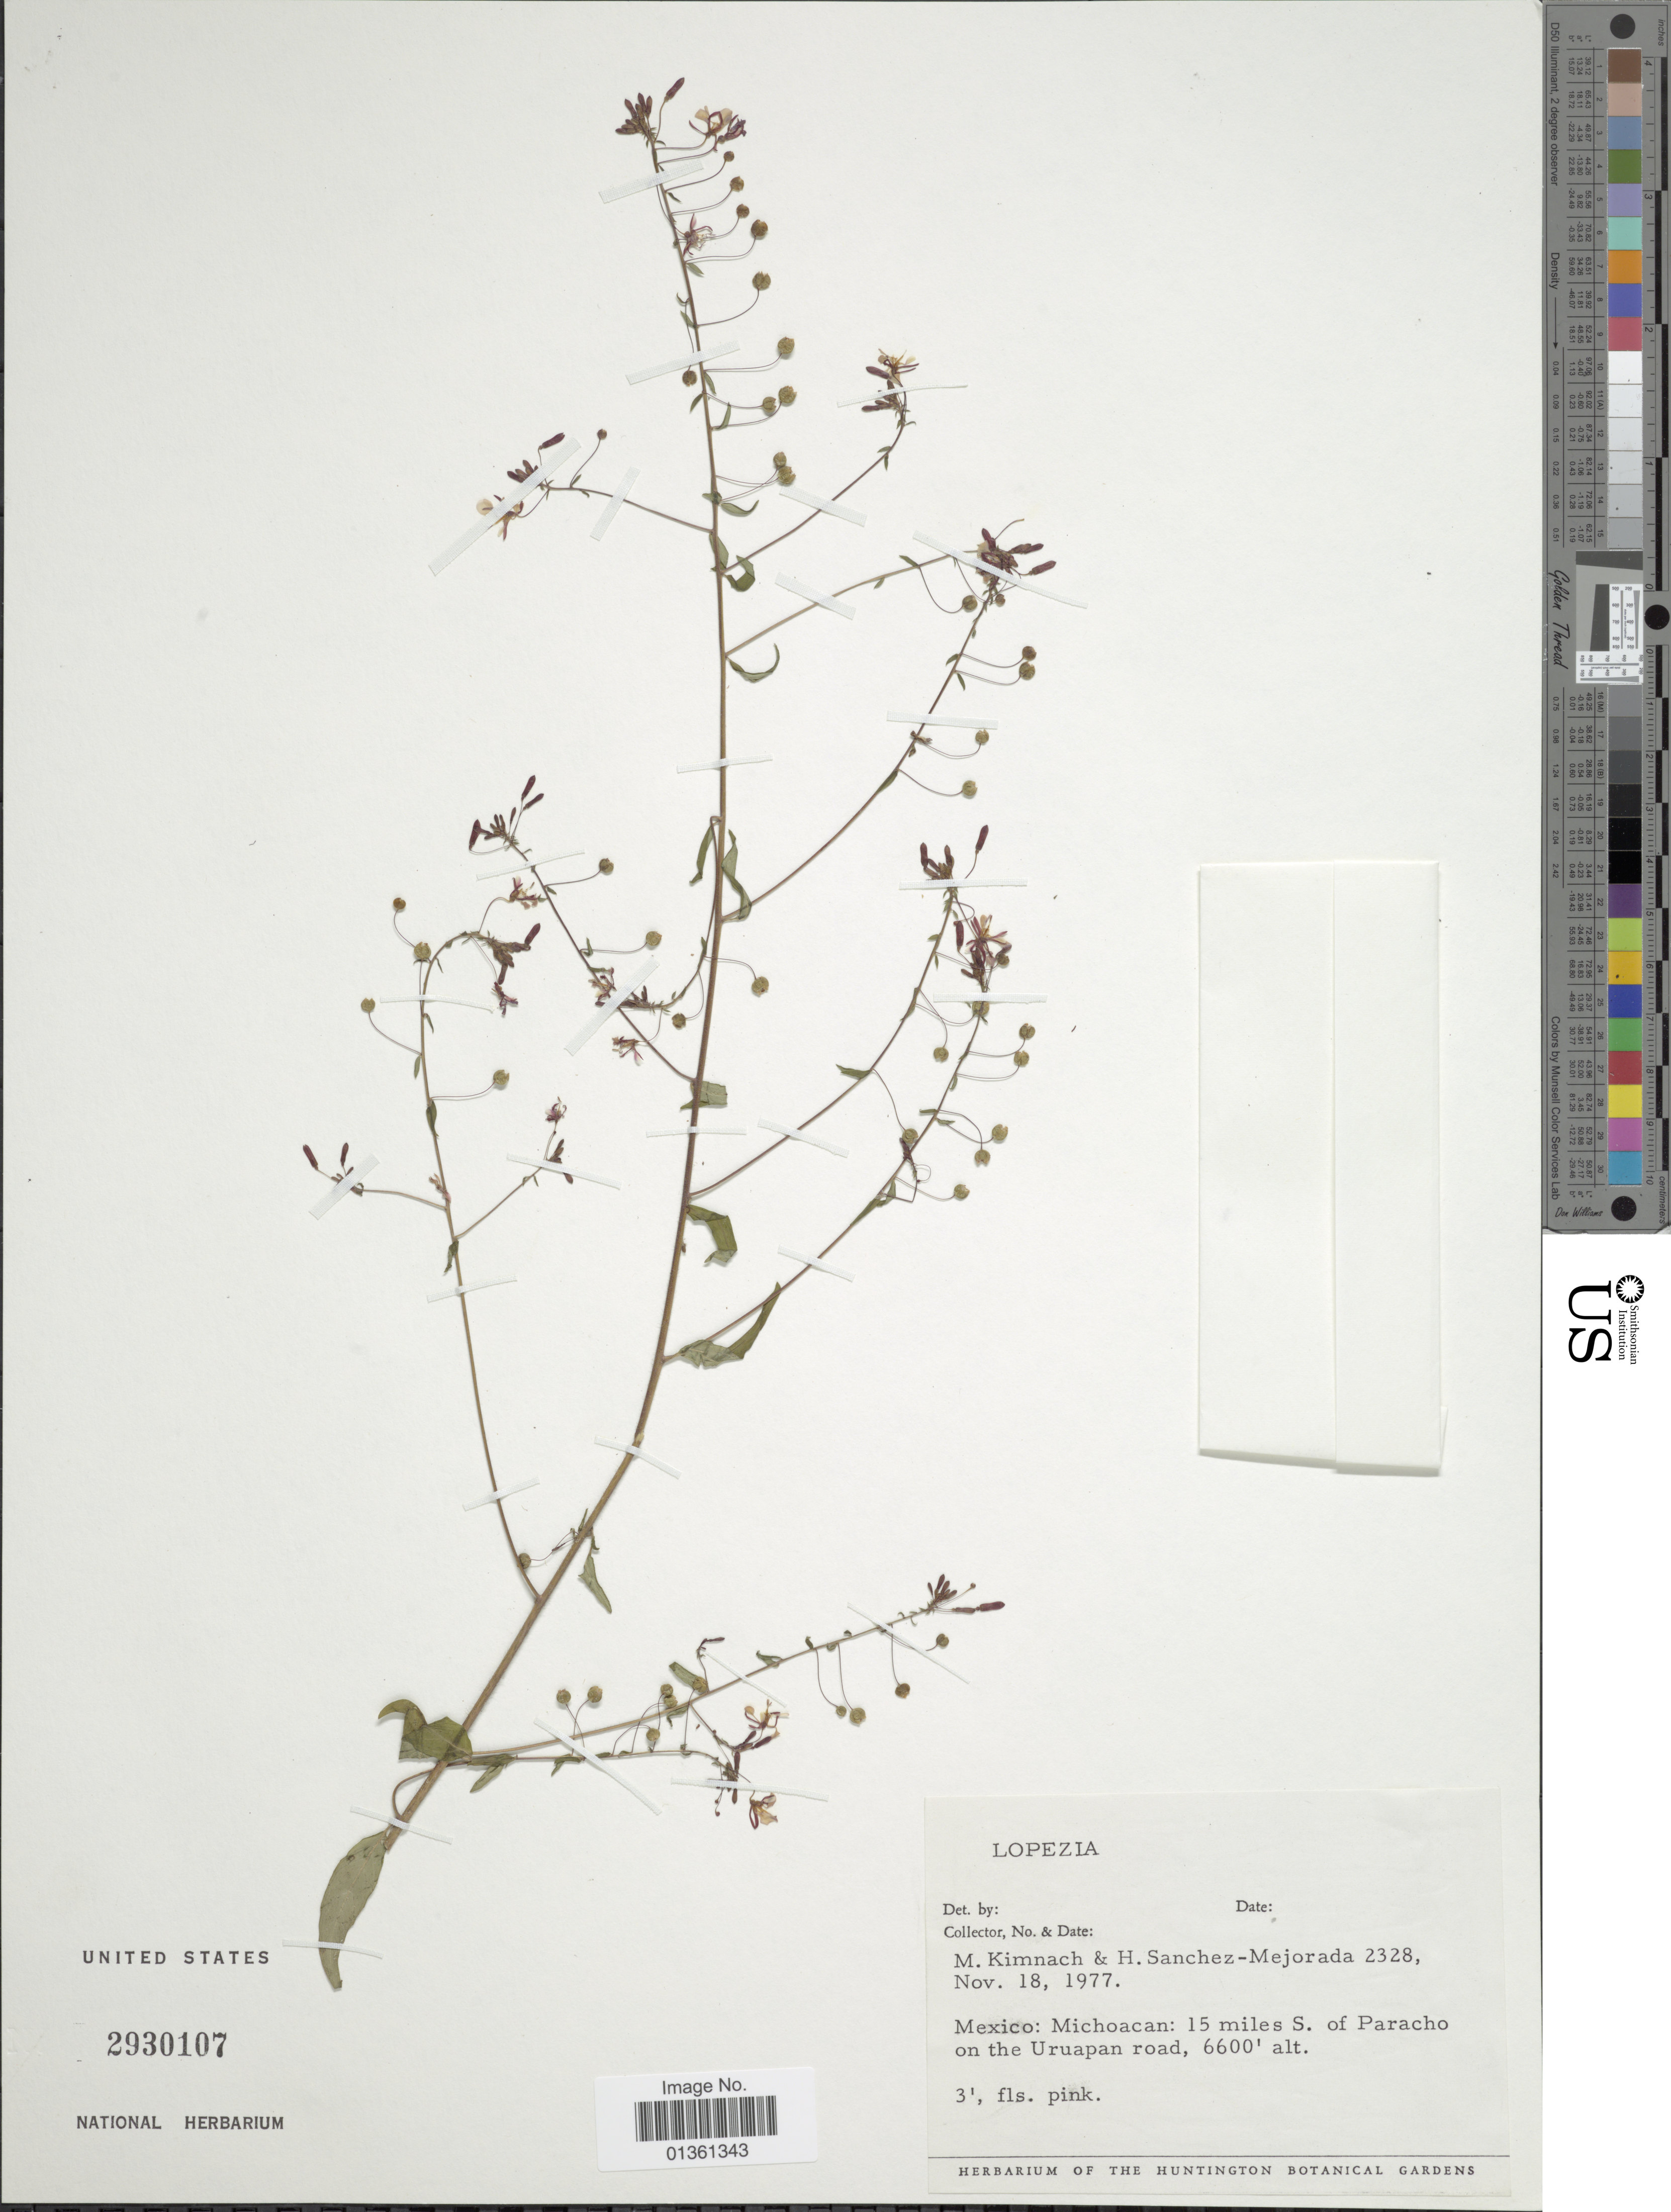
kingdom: Plantae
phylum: Tracheophyta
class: Magnoliopsida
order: Myrtales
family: Onagraceae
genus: Lopezia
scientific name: Lopezia sp.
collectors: M. Kimnach & H. Sánchez-Mejorada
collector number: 2328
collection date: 1977-11-18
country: Mexico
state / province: Michoacán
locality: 15 miles S. of Paracho on the Uruapan road.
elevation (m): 2012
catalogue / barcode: US 2930107